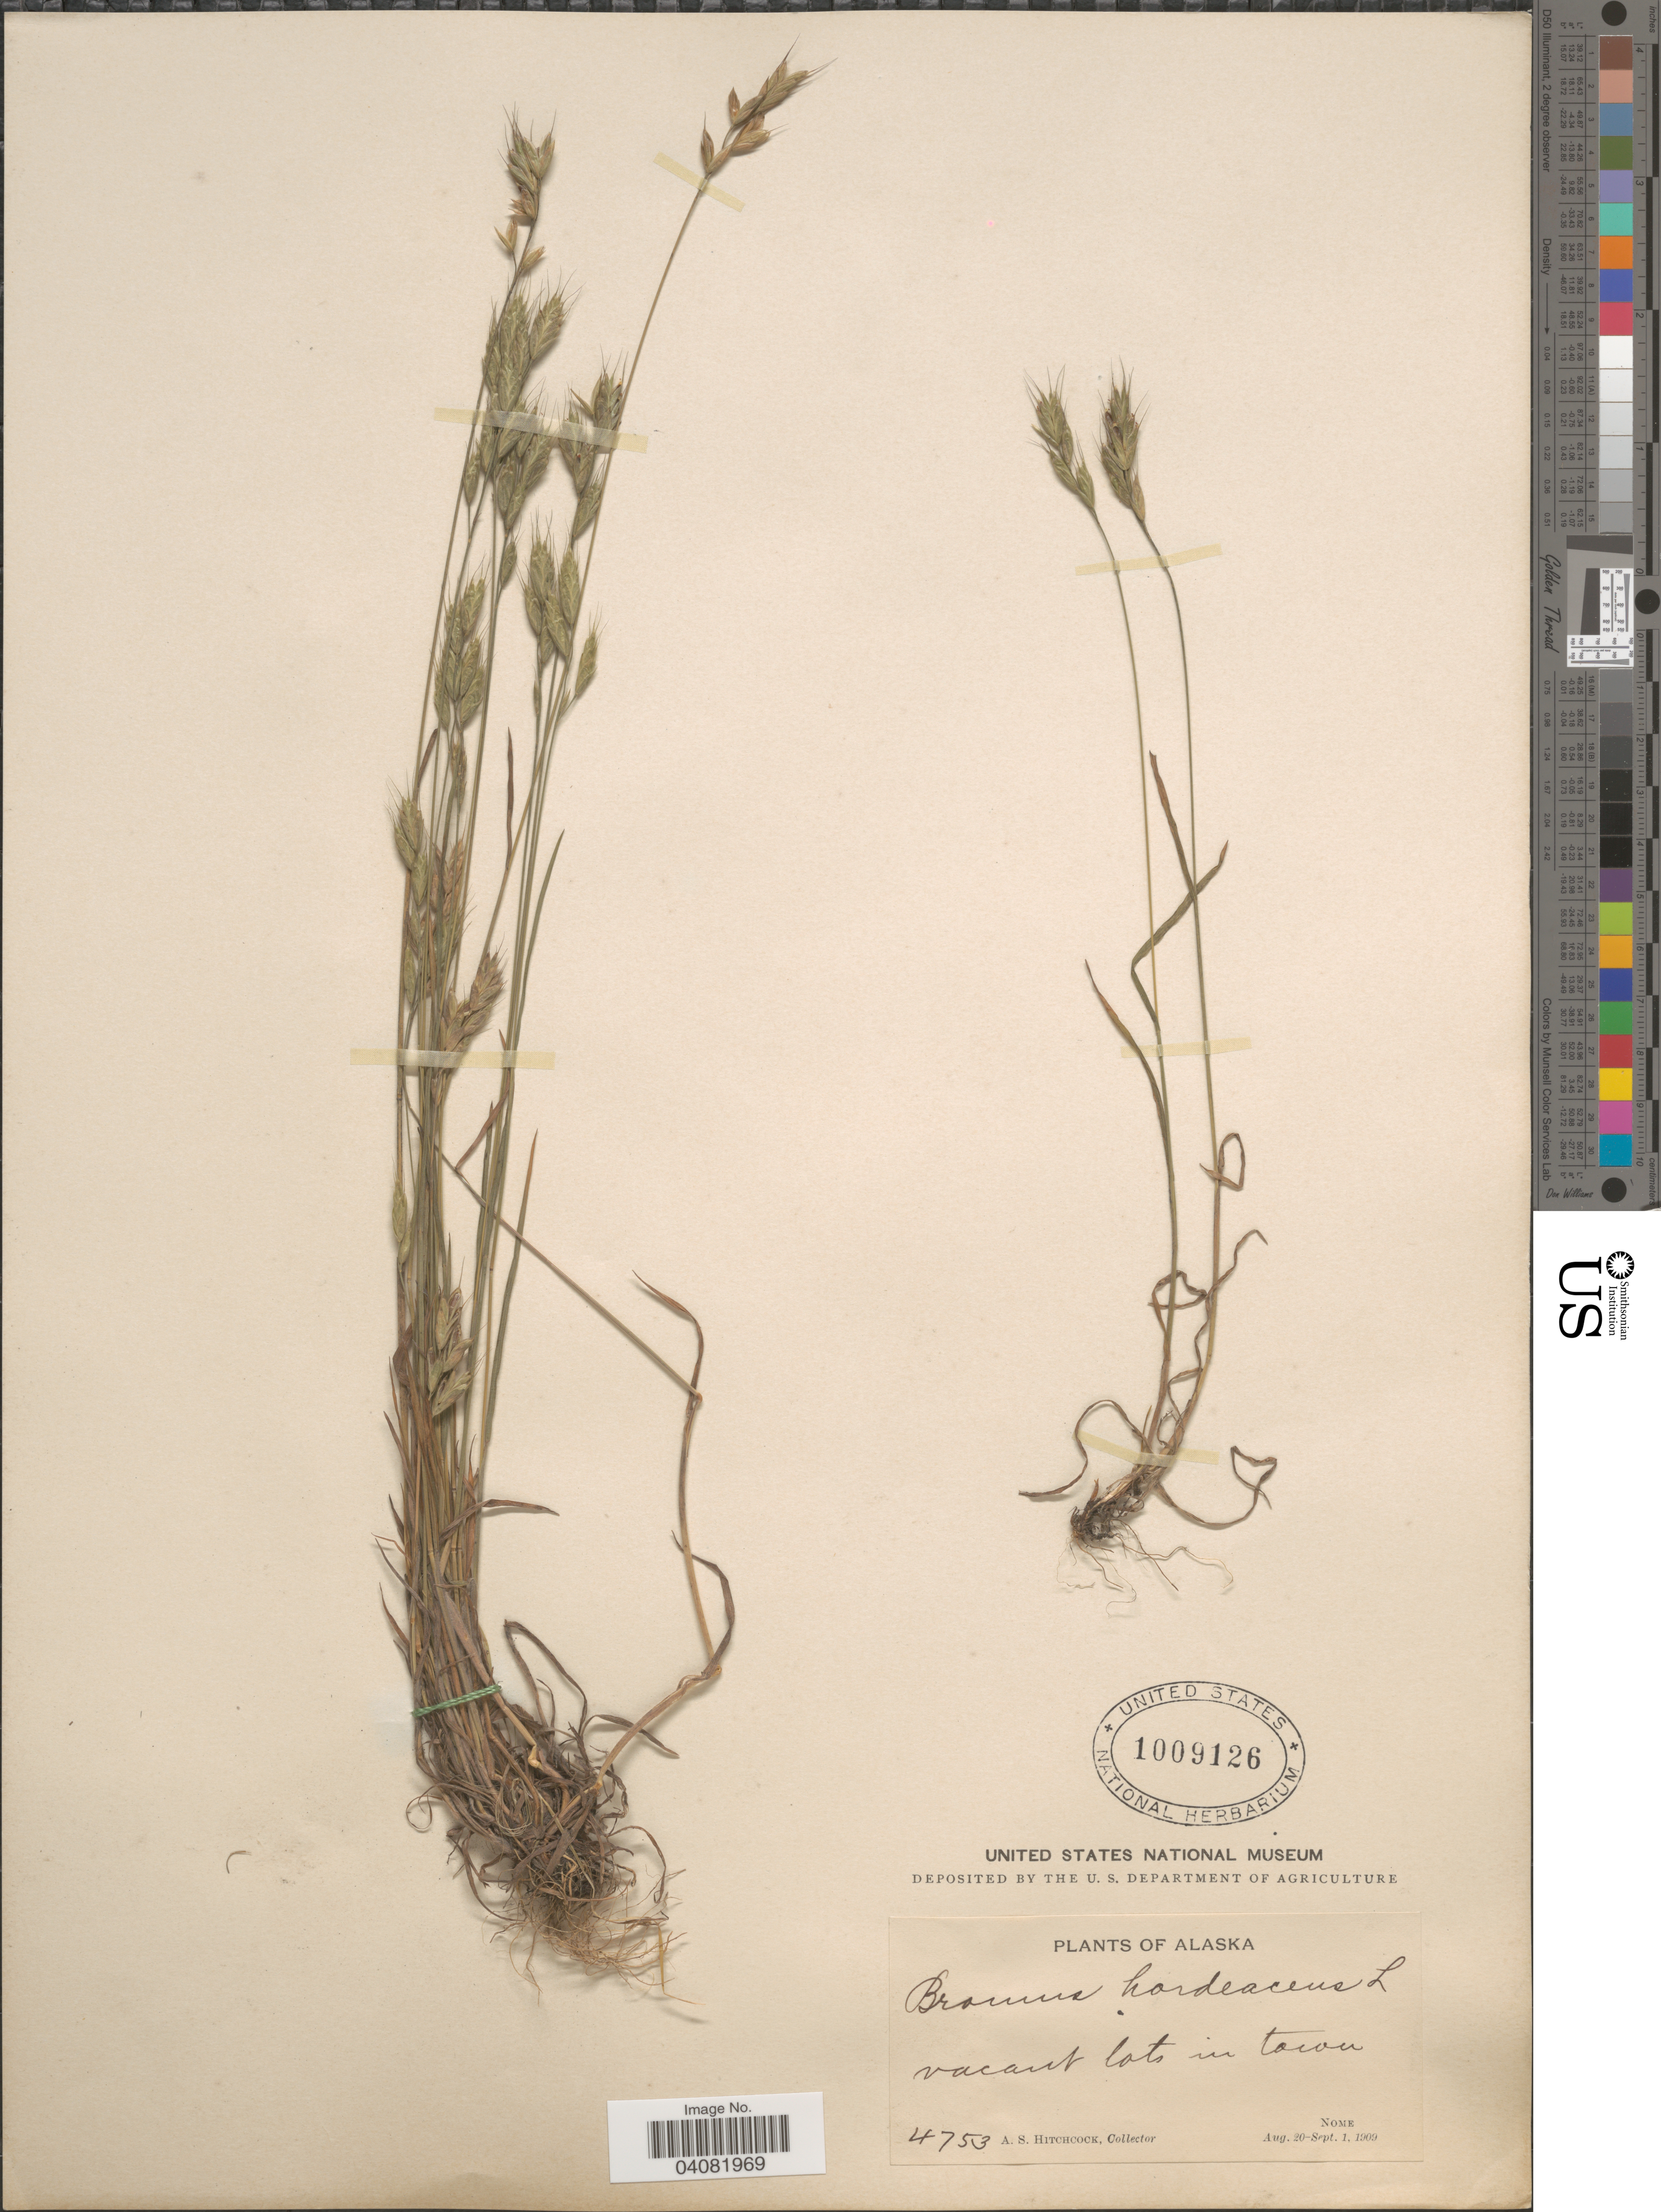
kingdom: Plantae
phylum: Tracheophyta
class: Liliopsida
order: Poales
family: Poaceae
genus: Bromus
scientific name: Bromus hordeaceus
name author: L.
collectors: A. S. Hitchcock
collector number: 4753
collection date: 1909-08-20/1909-09-01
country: United States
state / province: Alaska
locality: Vacant lots in town. Nome.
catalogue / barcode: US 1009126